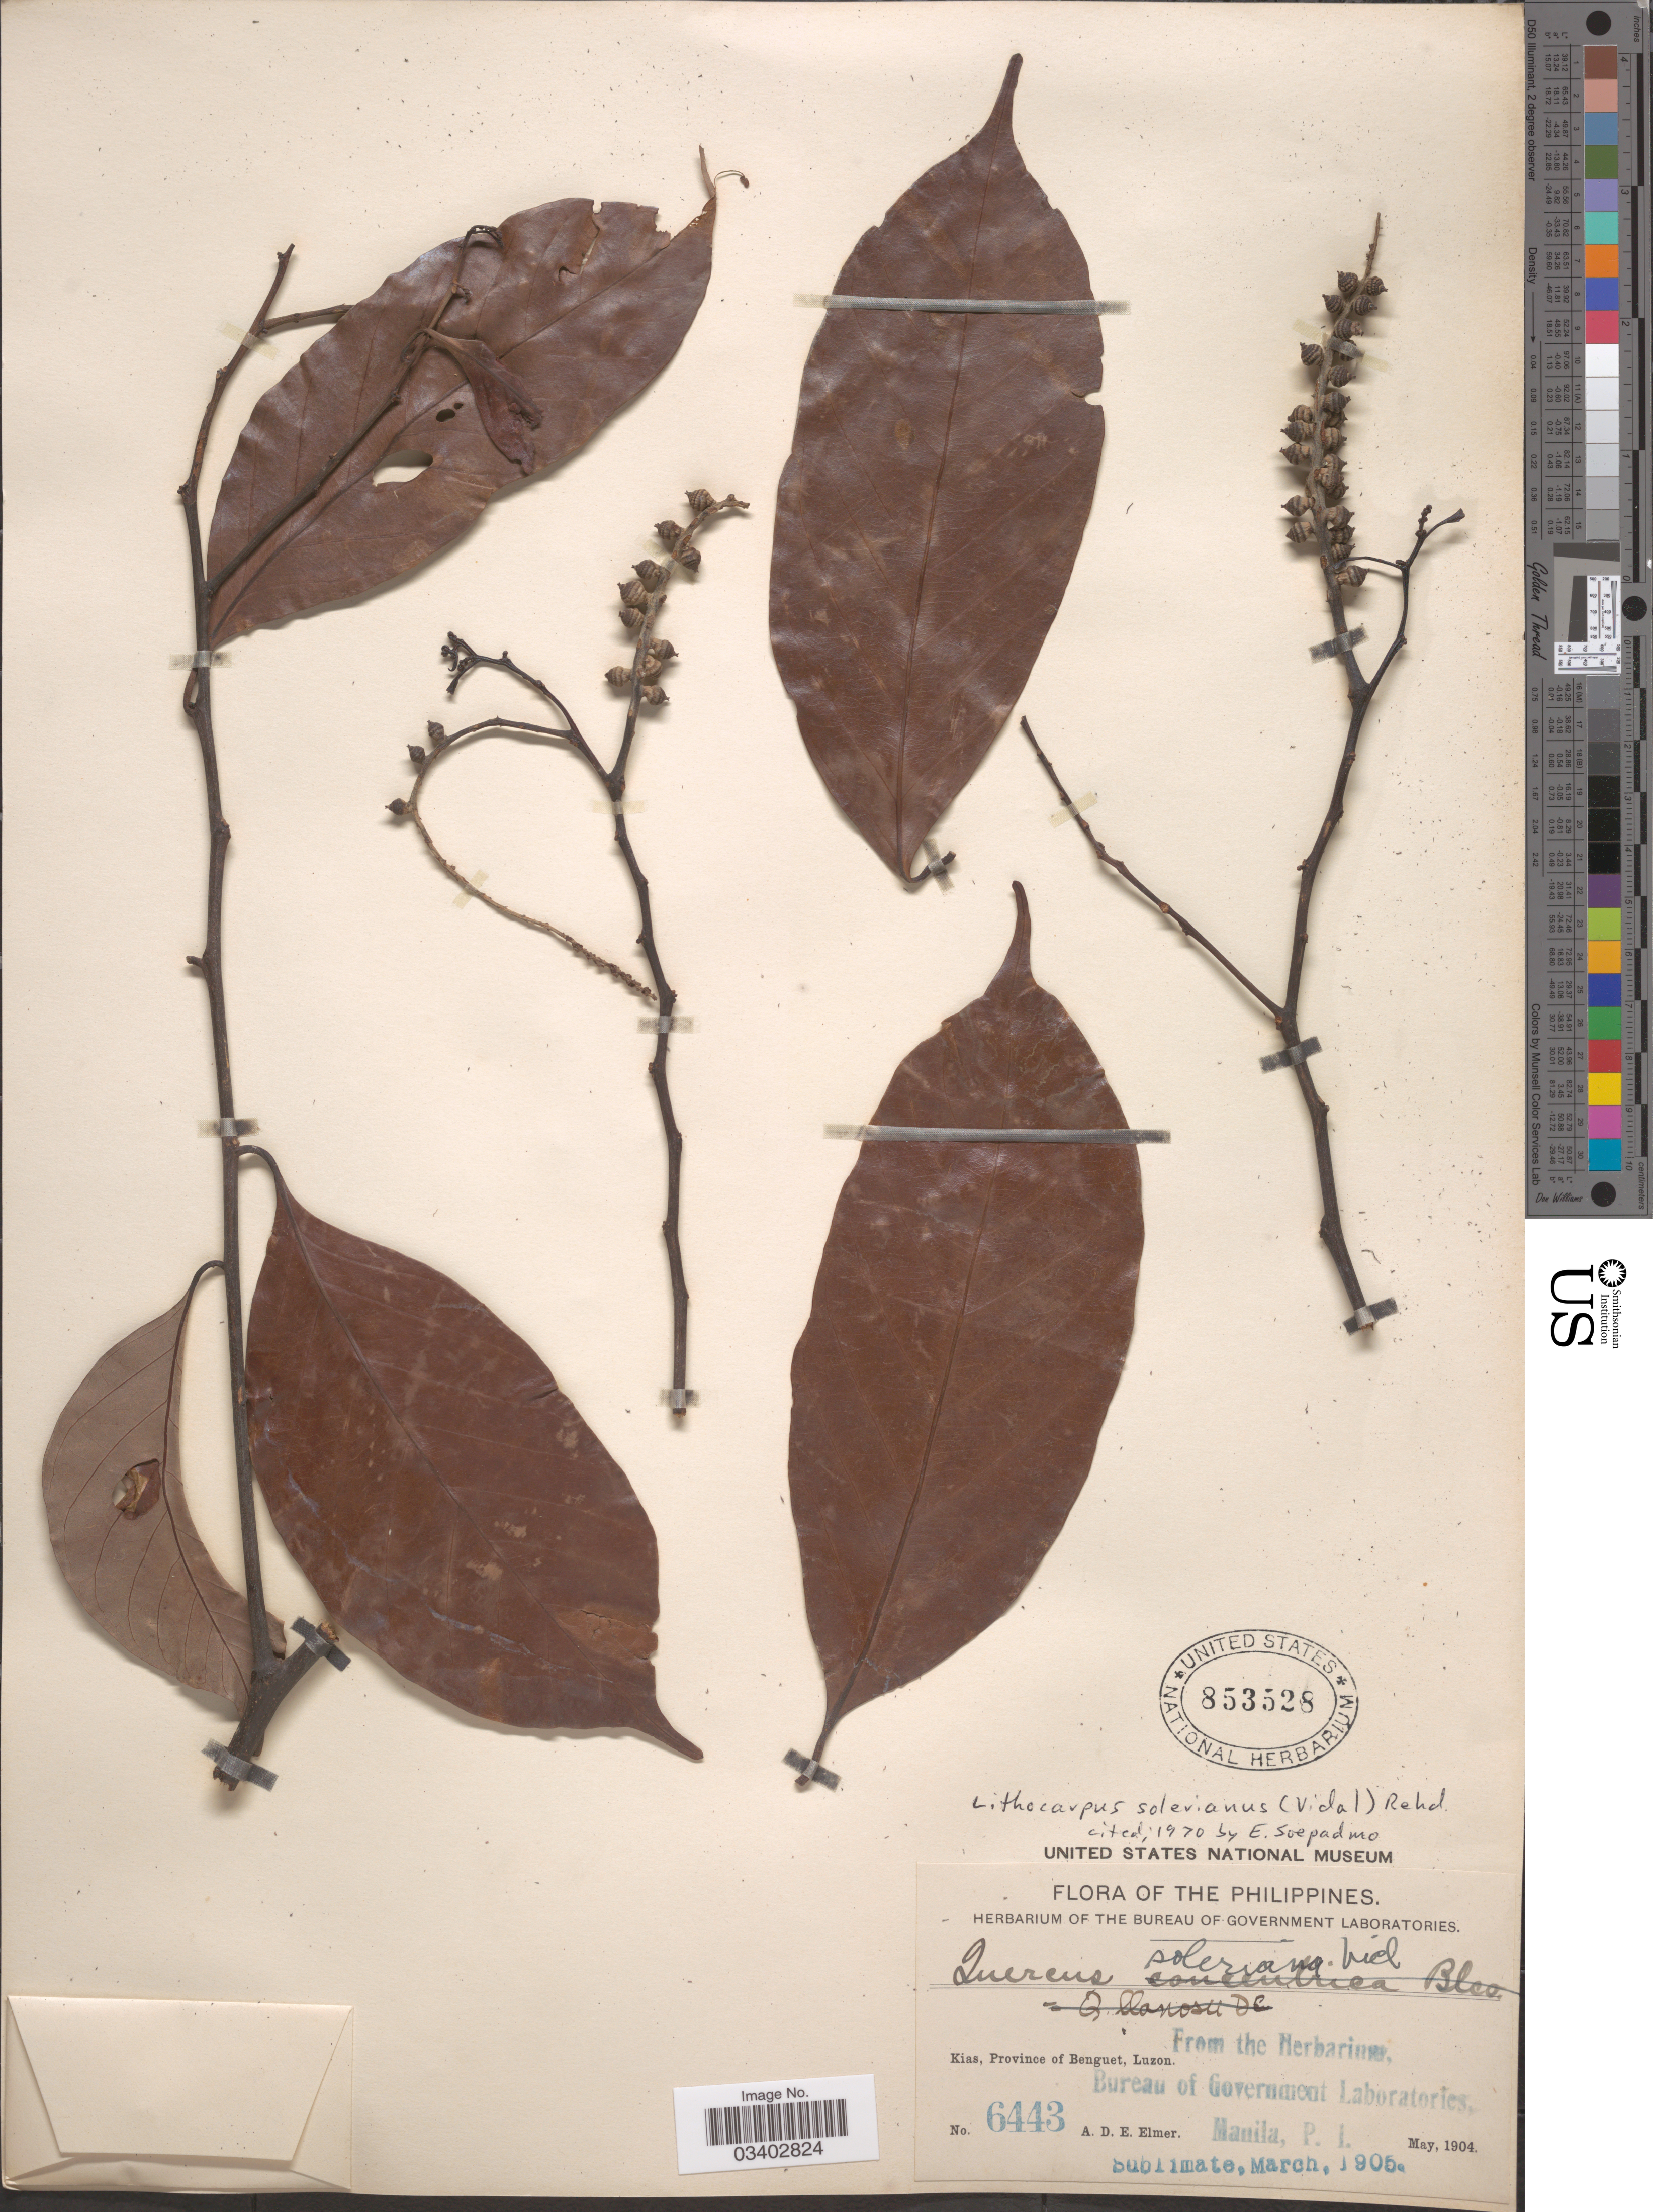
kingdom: Plantae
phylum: Tracheophyta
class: Magnoliopsida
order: Fagales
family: Fagaceae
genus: Lithocarpus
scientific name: Lithocarpus solerianus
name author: (Vidal) Rehder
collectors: A. D. E. Elmer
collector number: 6443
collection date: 1904-05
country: Philippines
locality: Kias, Province of Benguet, Luzon.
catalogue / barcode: US 853528